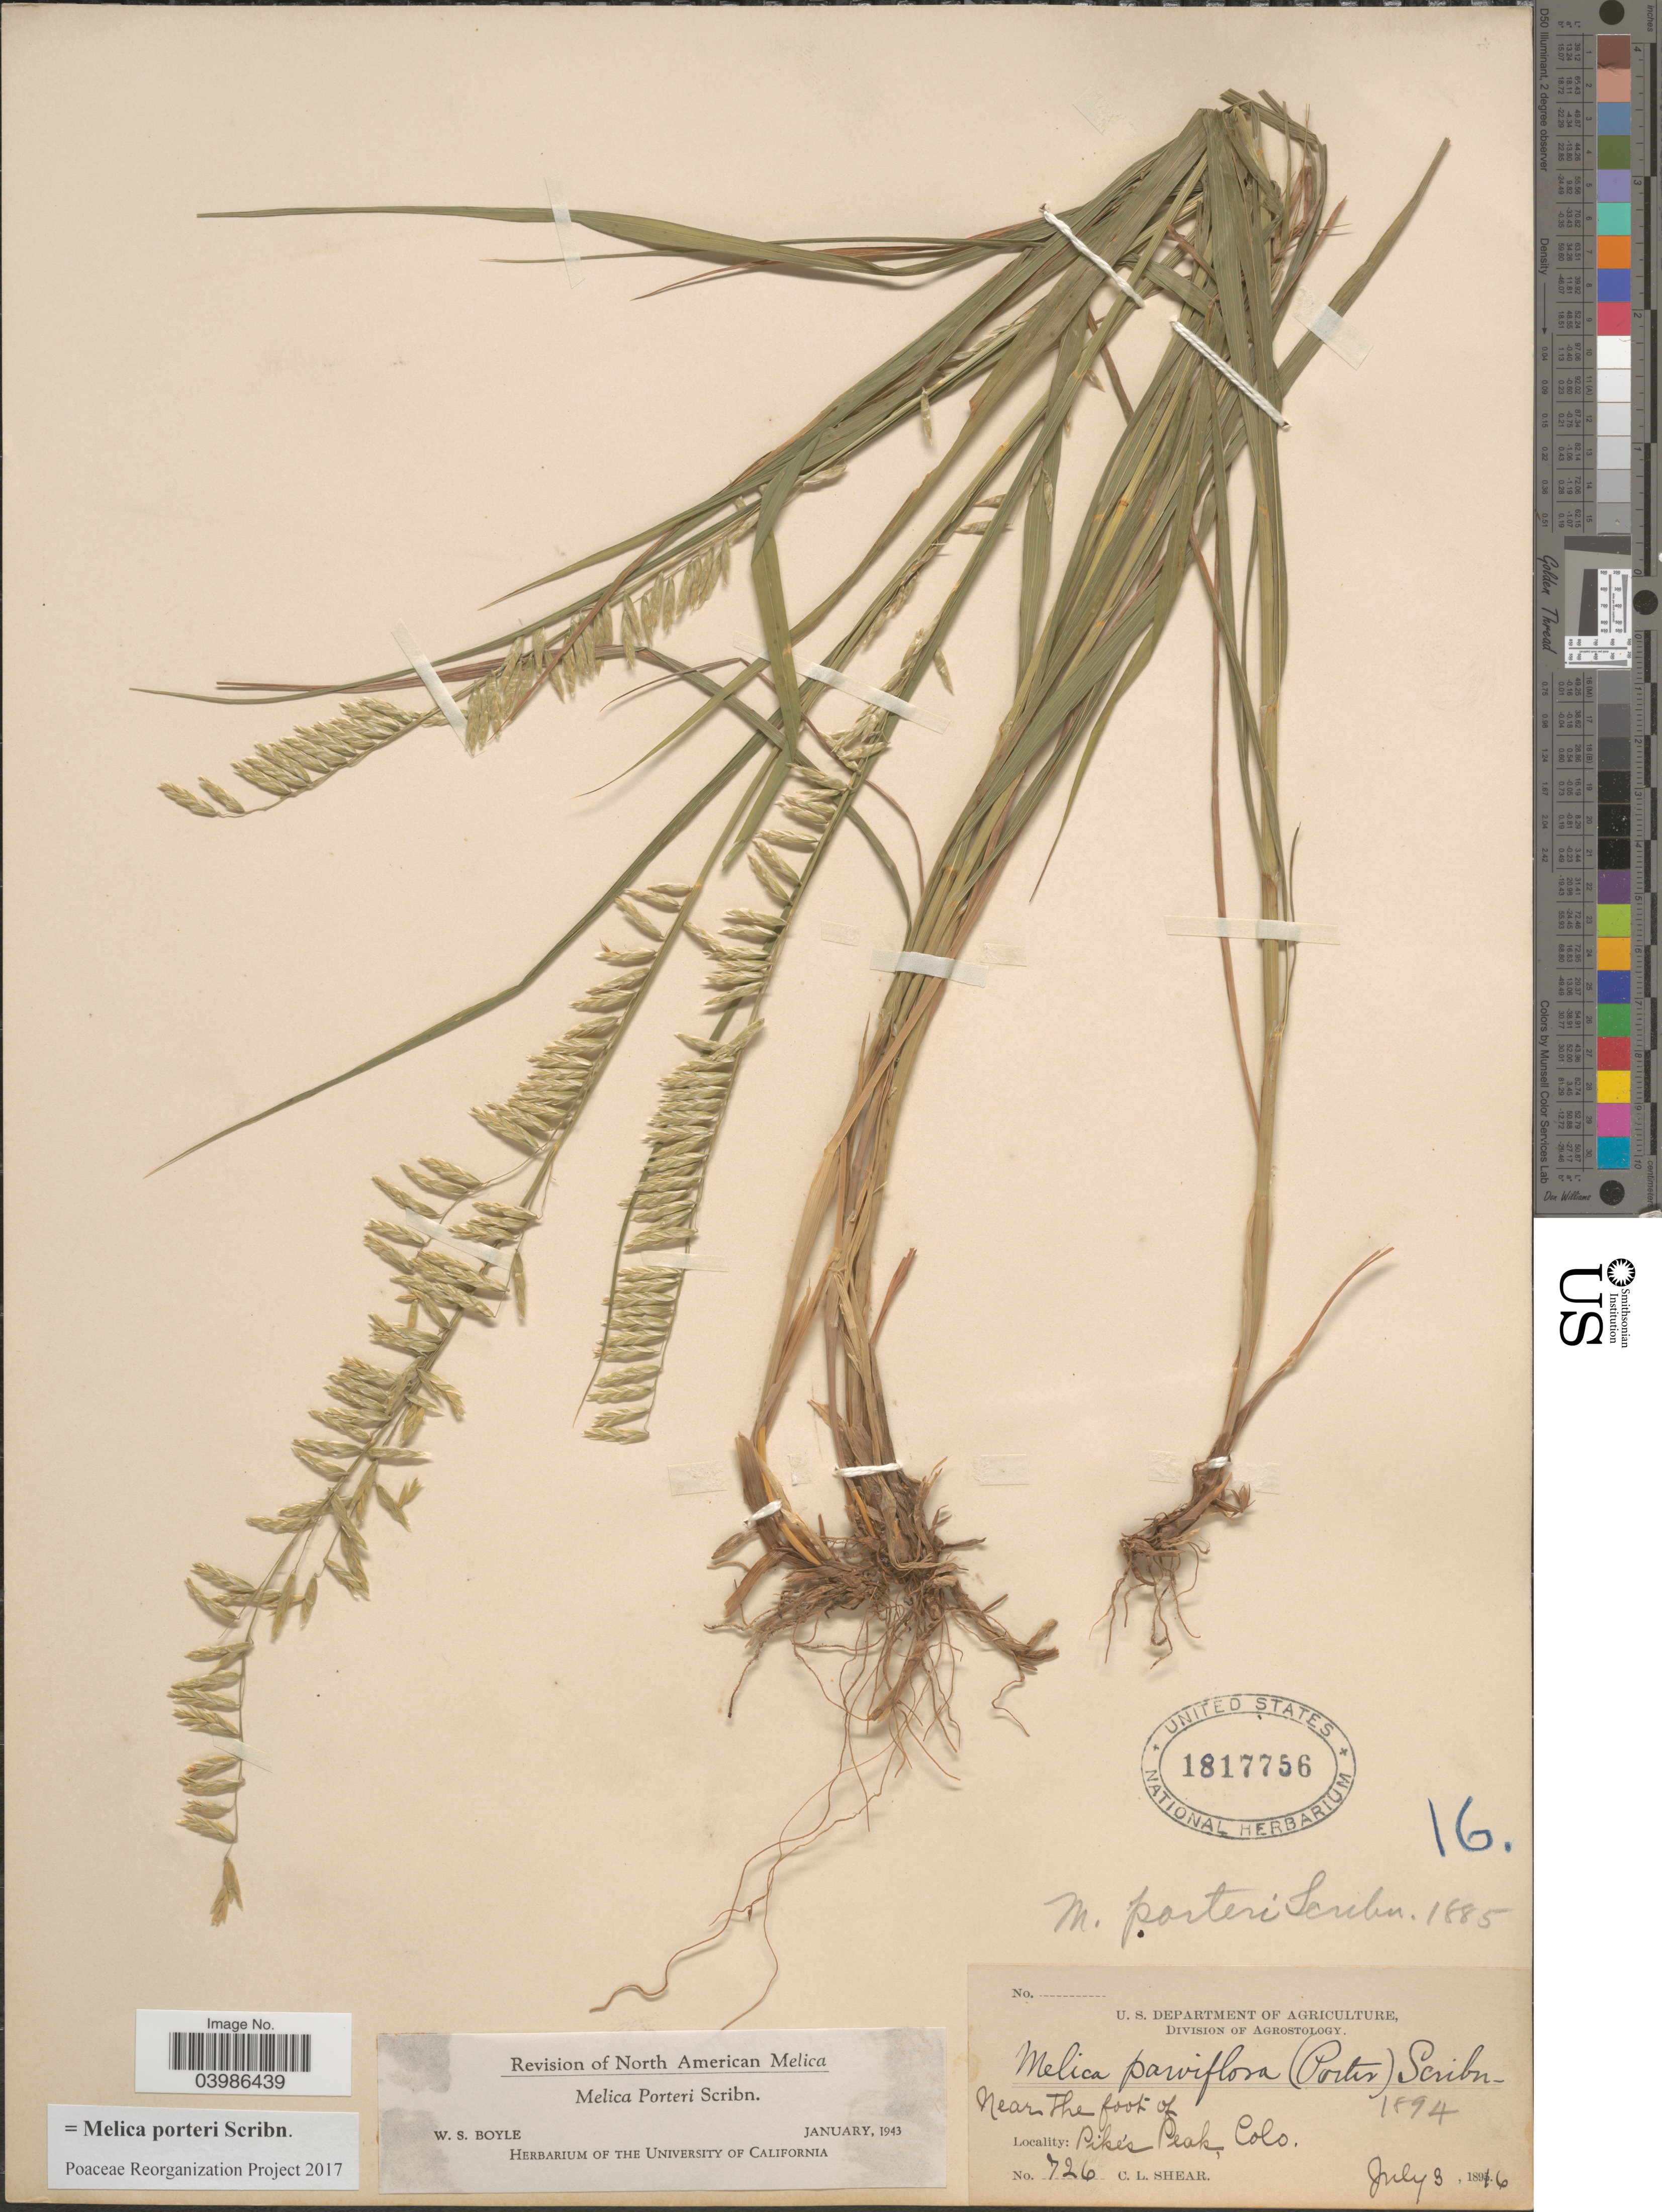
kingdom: Plantae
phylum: Tracheophyta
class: Liliopsida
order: Poales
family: Poaceae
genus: Melica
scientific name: Melica porteri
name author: Scribn.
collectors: C. L. Shear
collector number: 726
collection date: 1816-07-03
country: United States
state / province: Colorado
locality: Near the foot of Pike's Peak.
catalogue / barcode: US 1817756